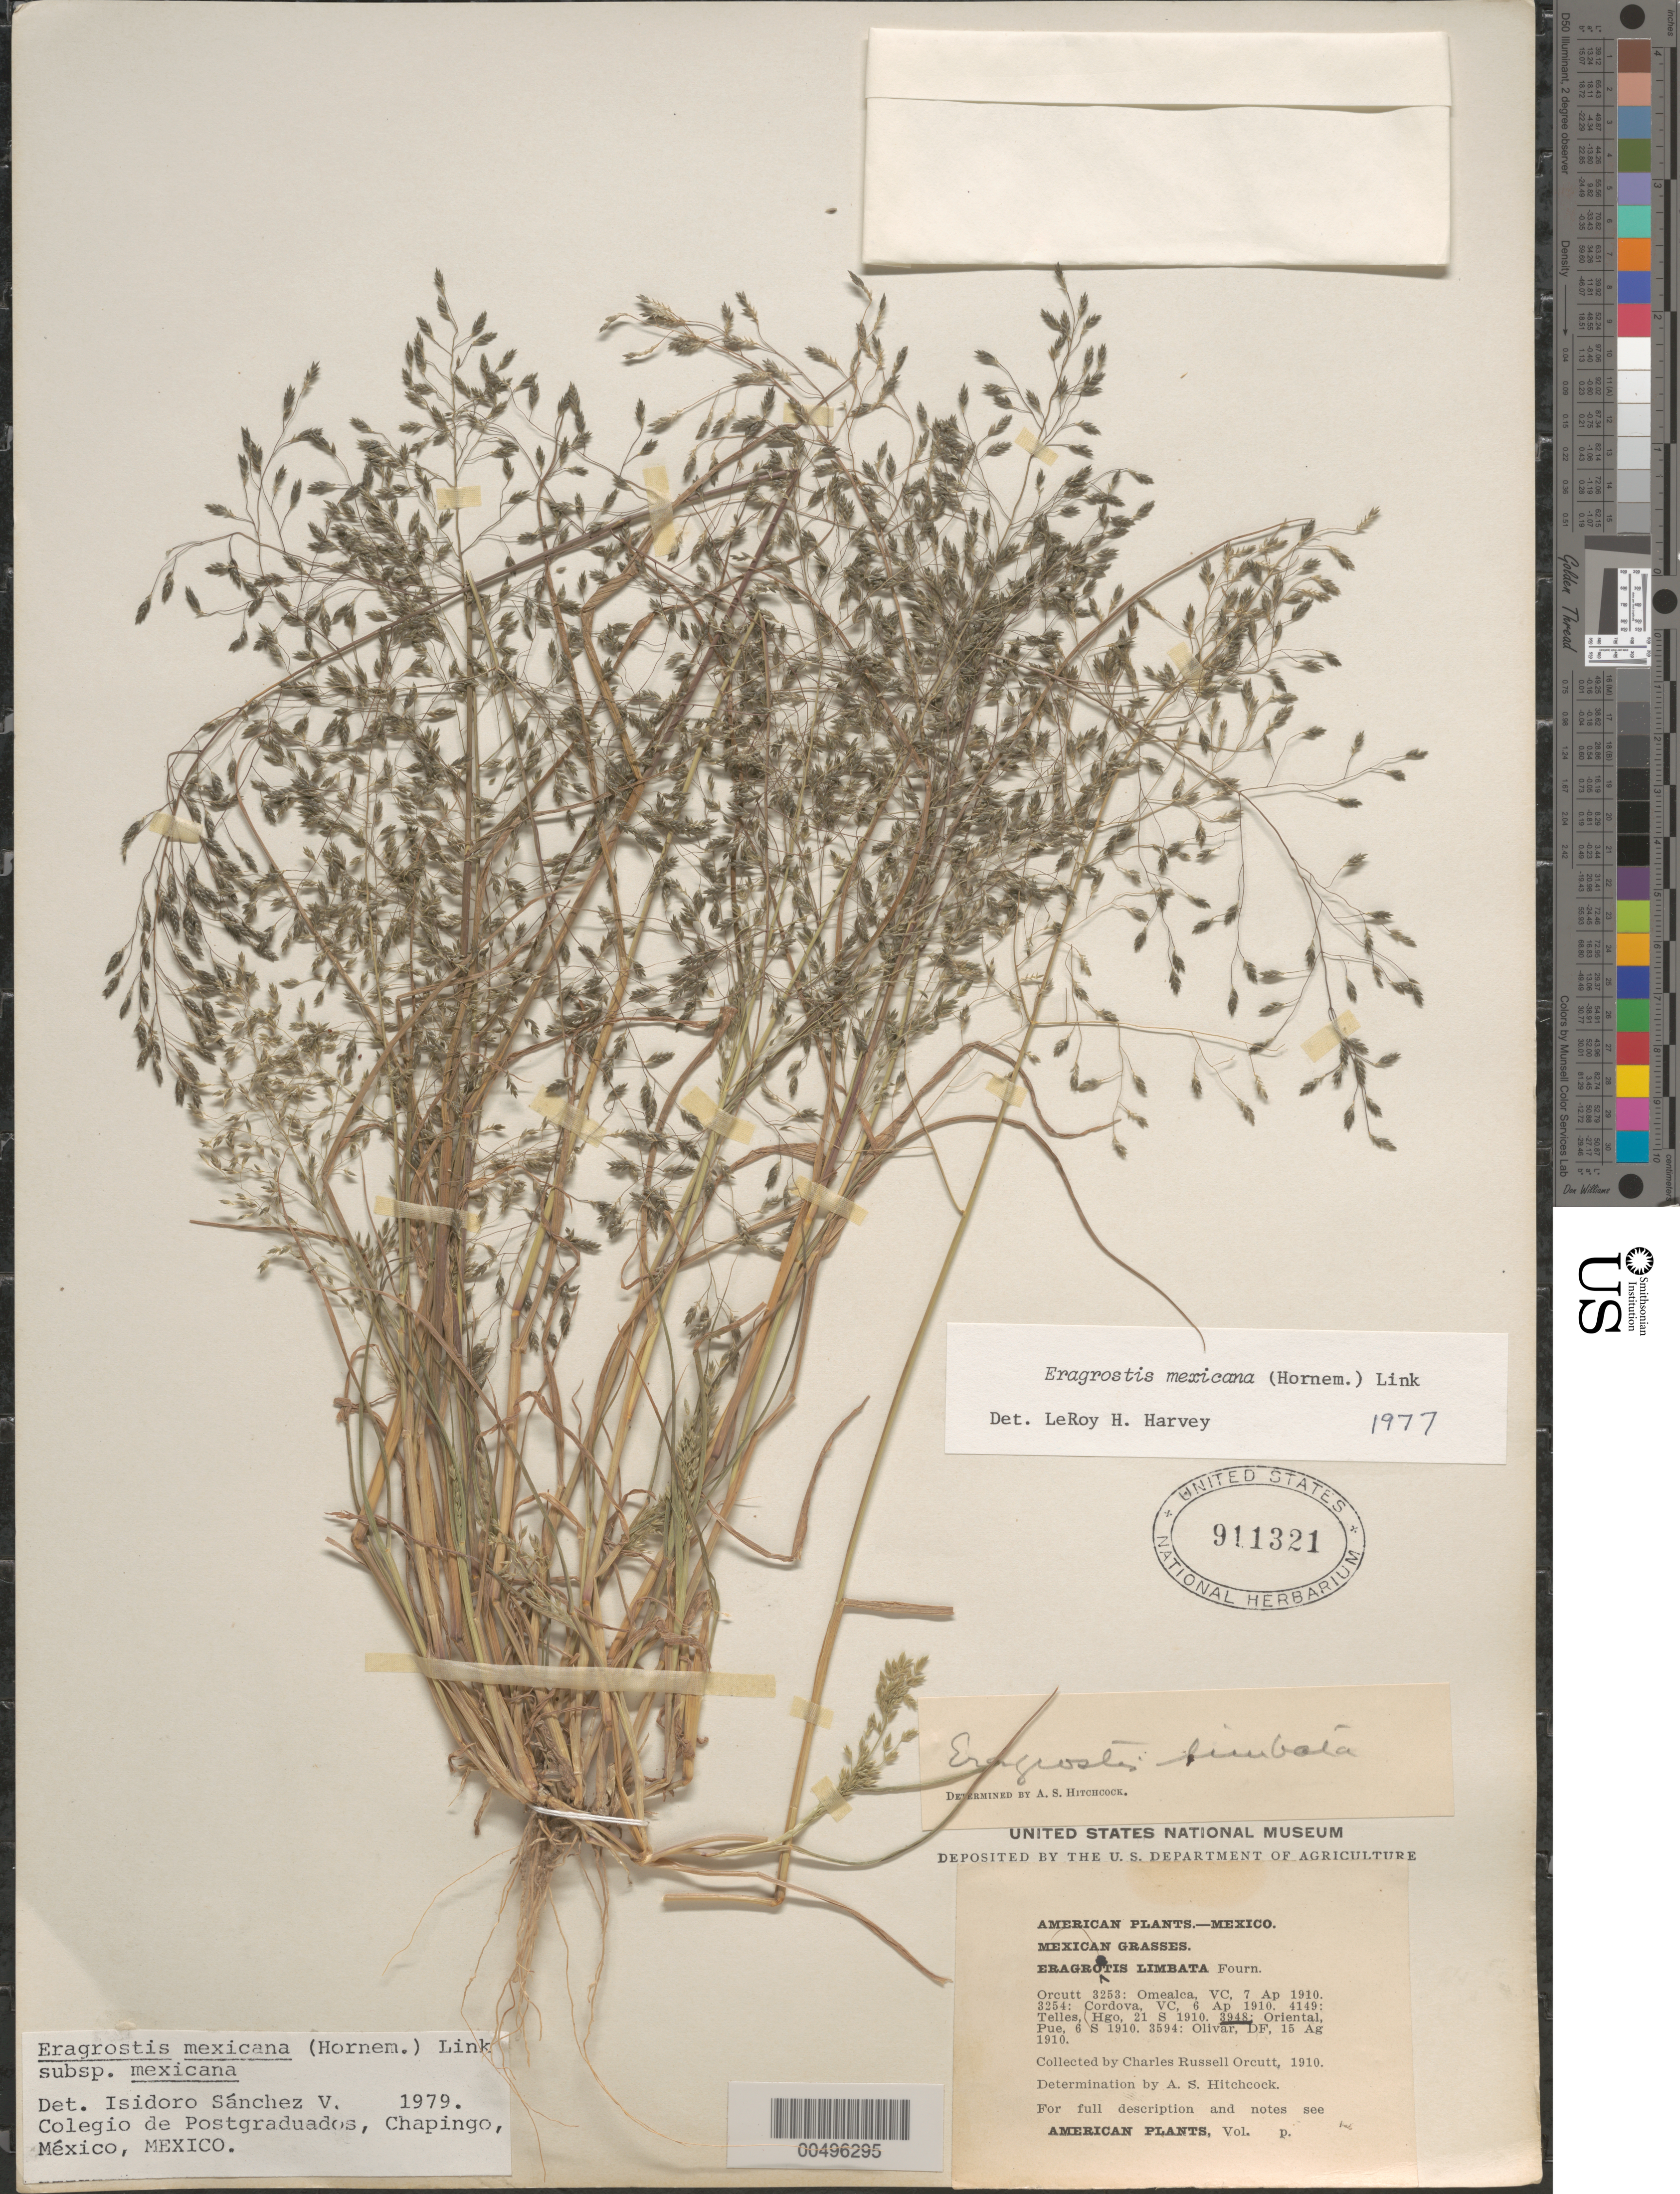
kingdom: Plantae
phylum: Tracheophyta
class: Liliopsida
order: Poales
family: Poaceae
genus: Eragrostis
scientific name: Eragrostis mexicana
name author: (Hornem.) Link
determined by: Sánchez Vega, I. M.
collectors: C. R. Orcutt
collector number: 3948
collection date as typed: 6 Sep 1910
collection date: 1910-09-06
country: Mexico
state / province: Puebla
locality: Oriental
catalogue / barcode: US 911321